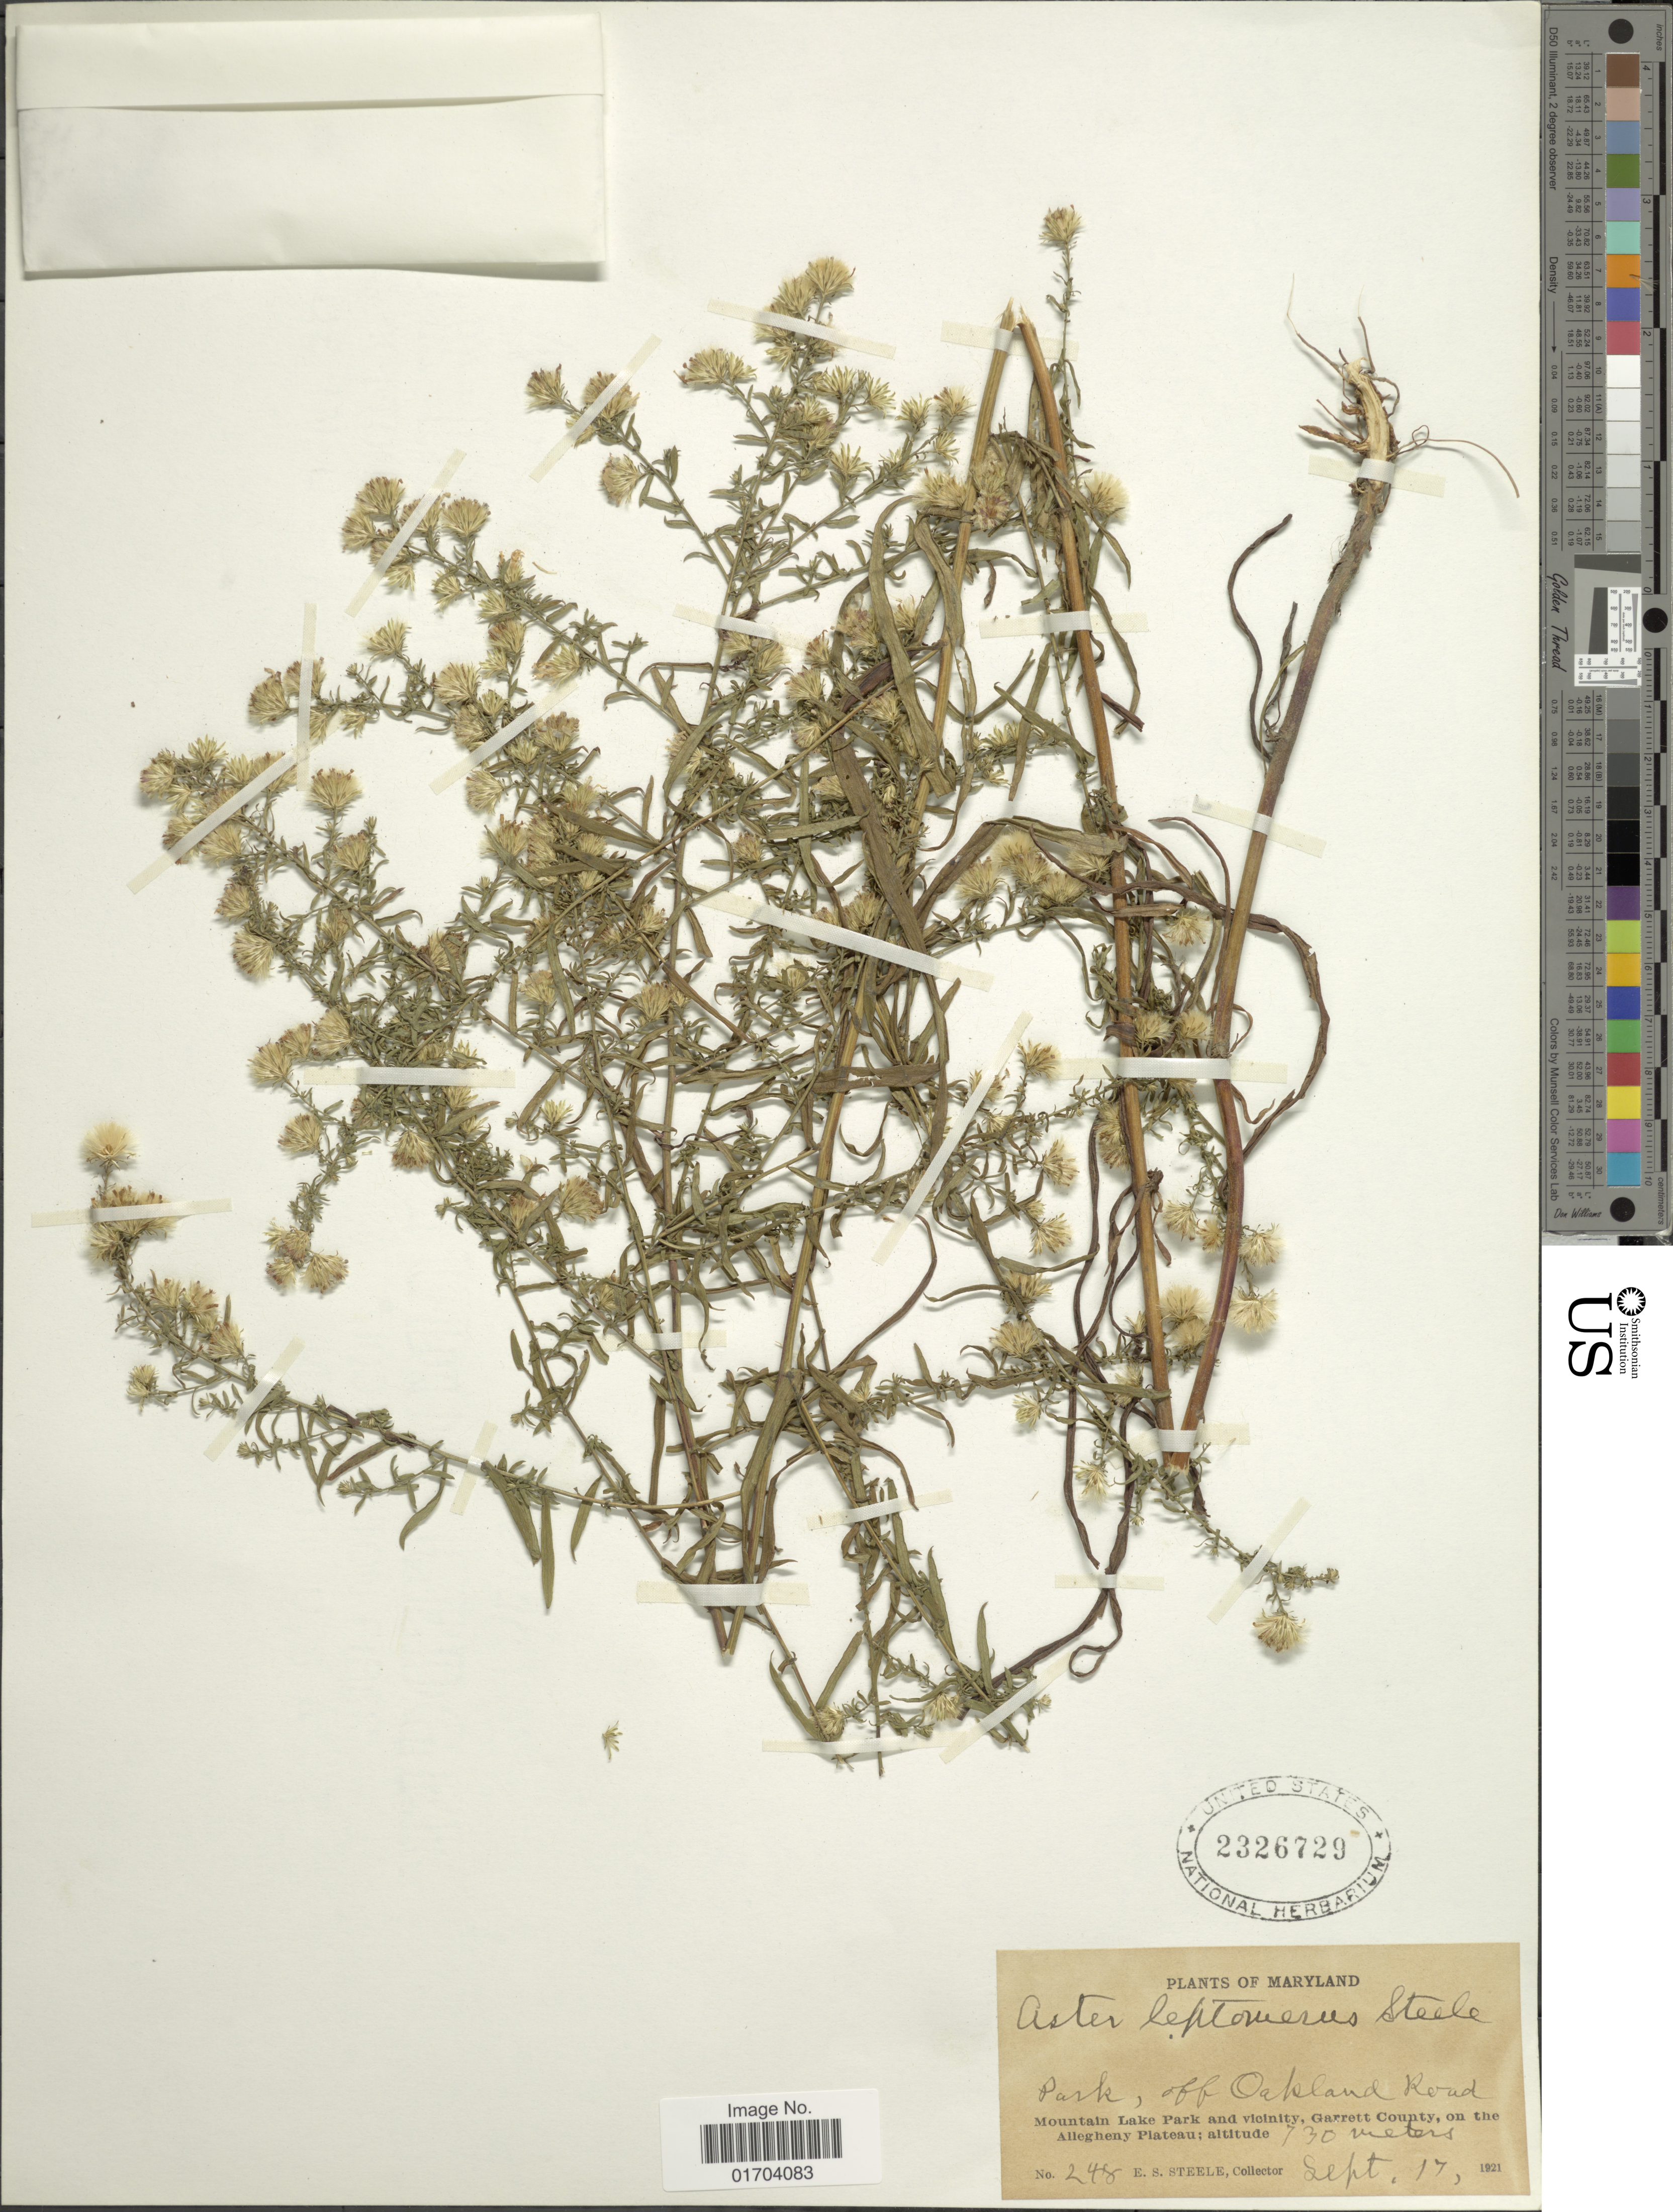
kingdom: Plantae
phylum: Tracheophyta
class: Magnoliopsida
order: Asterales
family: Asteraceae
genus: Aster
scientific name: Aster leptomerus E.S. Steele sp. nov. ined.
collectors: E. Steele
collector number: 248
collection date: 1921-09-17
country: United States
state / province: Maryland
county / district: Garrett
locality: Park, off Oakland Road, Mountain Lake Park and Vicinity, Garrett County, on the Allegheny Plateau.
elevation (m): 730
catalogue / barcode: US 2326729